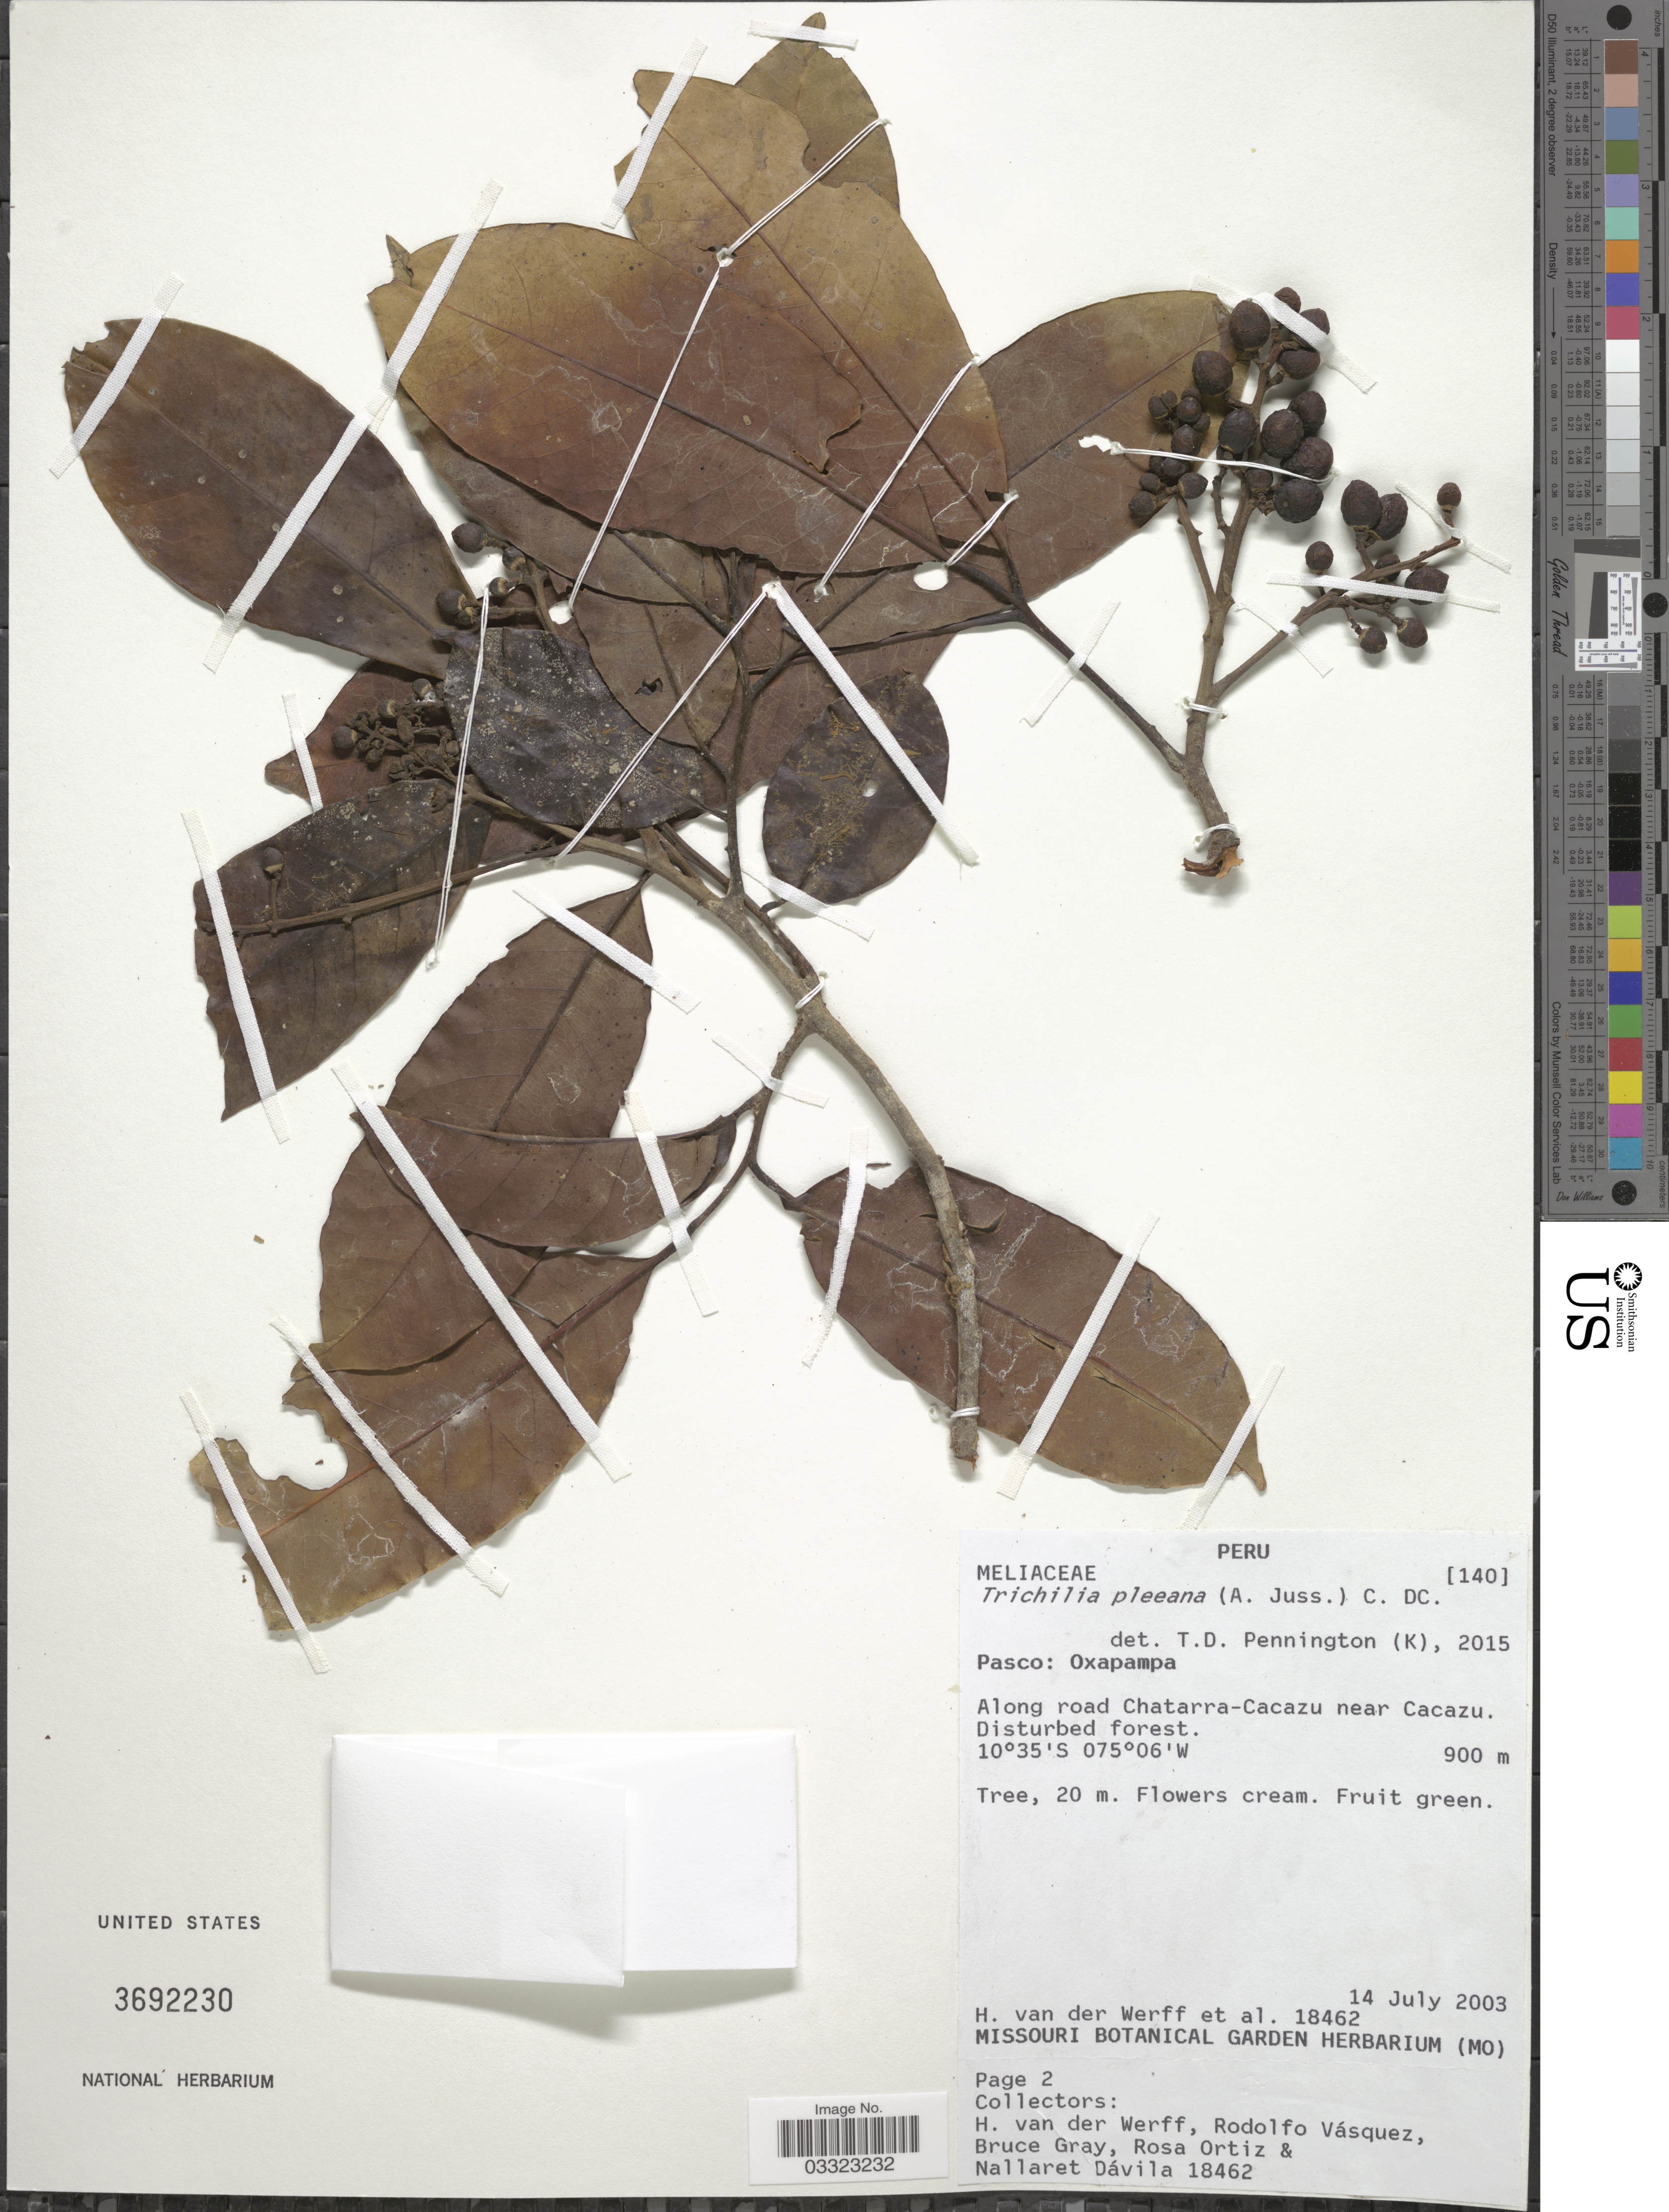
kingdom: Plantae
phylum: Tracheophyta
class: Magnoliopsida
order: Sapindales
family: Meliaceae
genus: Trichilia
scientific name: Trichilia pleeana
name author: (A. Juss.) C. DC.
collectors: H. van der Werff, R. Vásquez, B. Gray, R. del C. Ortiz & N. Dávila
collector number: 18462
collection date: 2003-07-14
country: Peru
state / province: Pasco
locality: Oxapampa. Along road Chatarra-Cacazu near Cacazu.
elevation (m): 900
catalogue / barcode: US 3692230